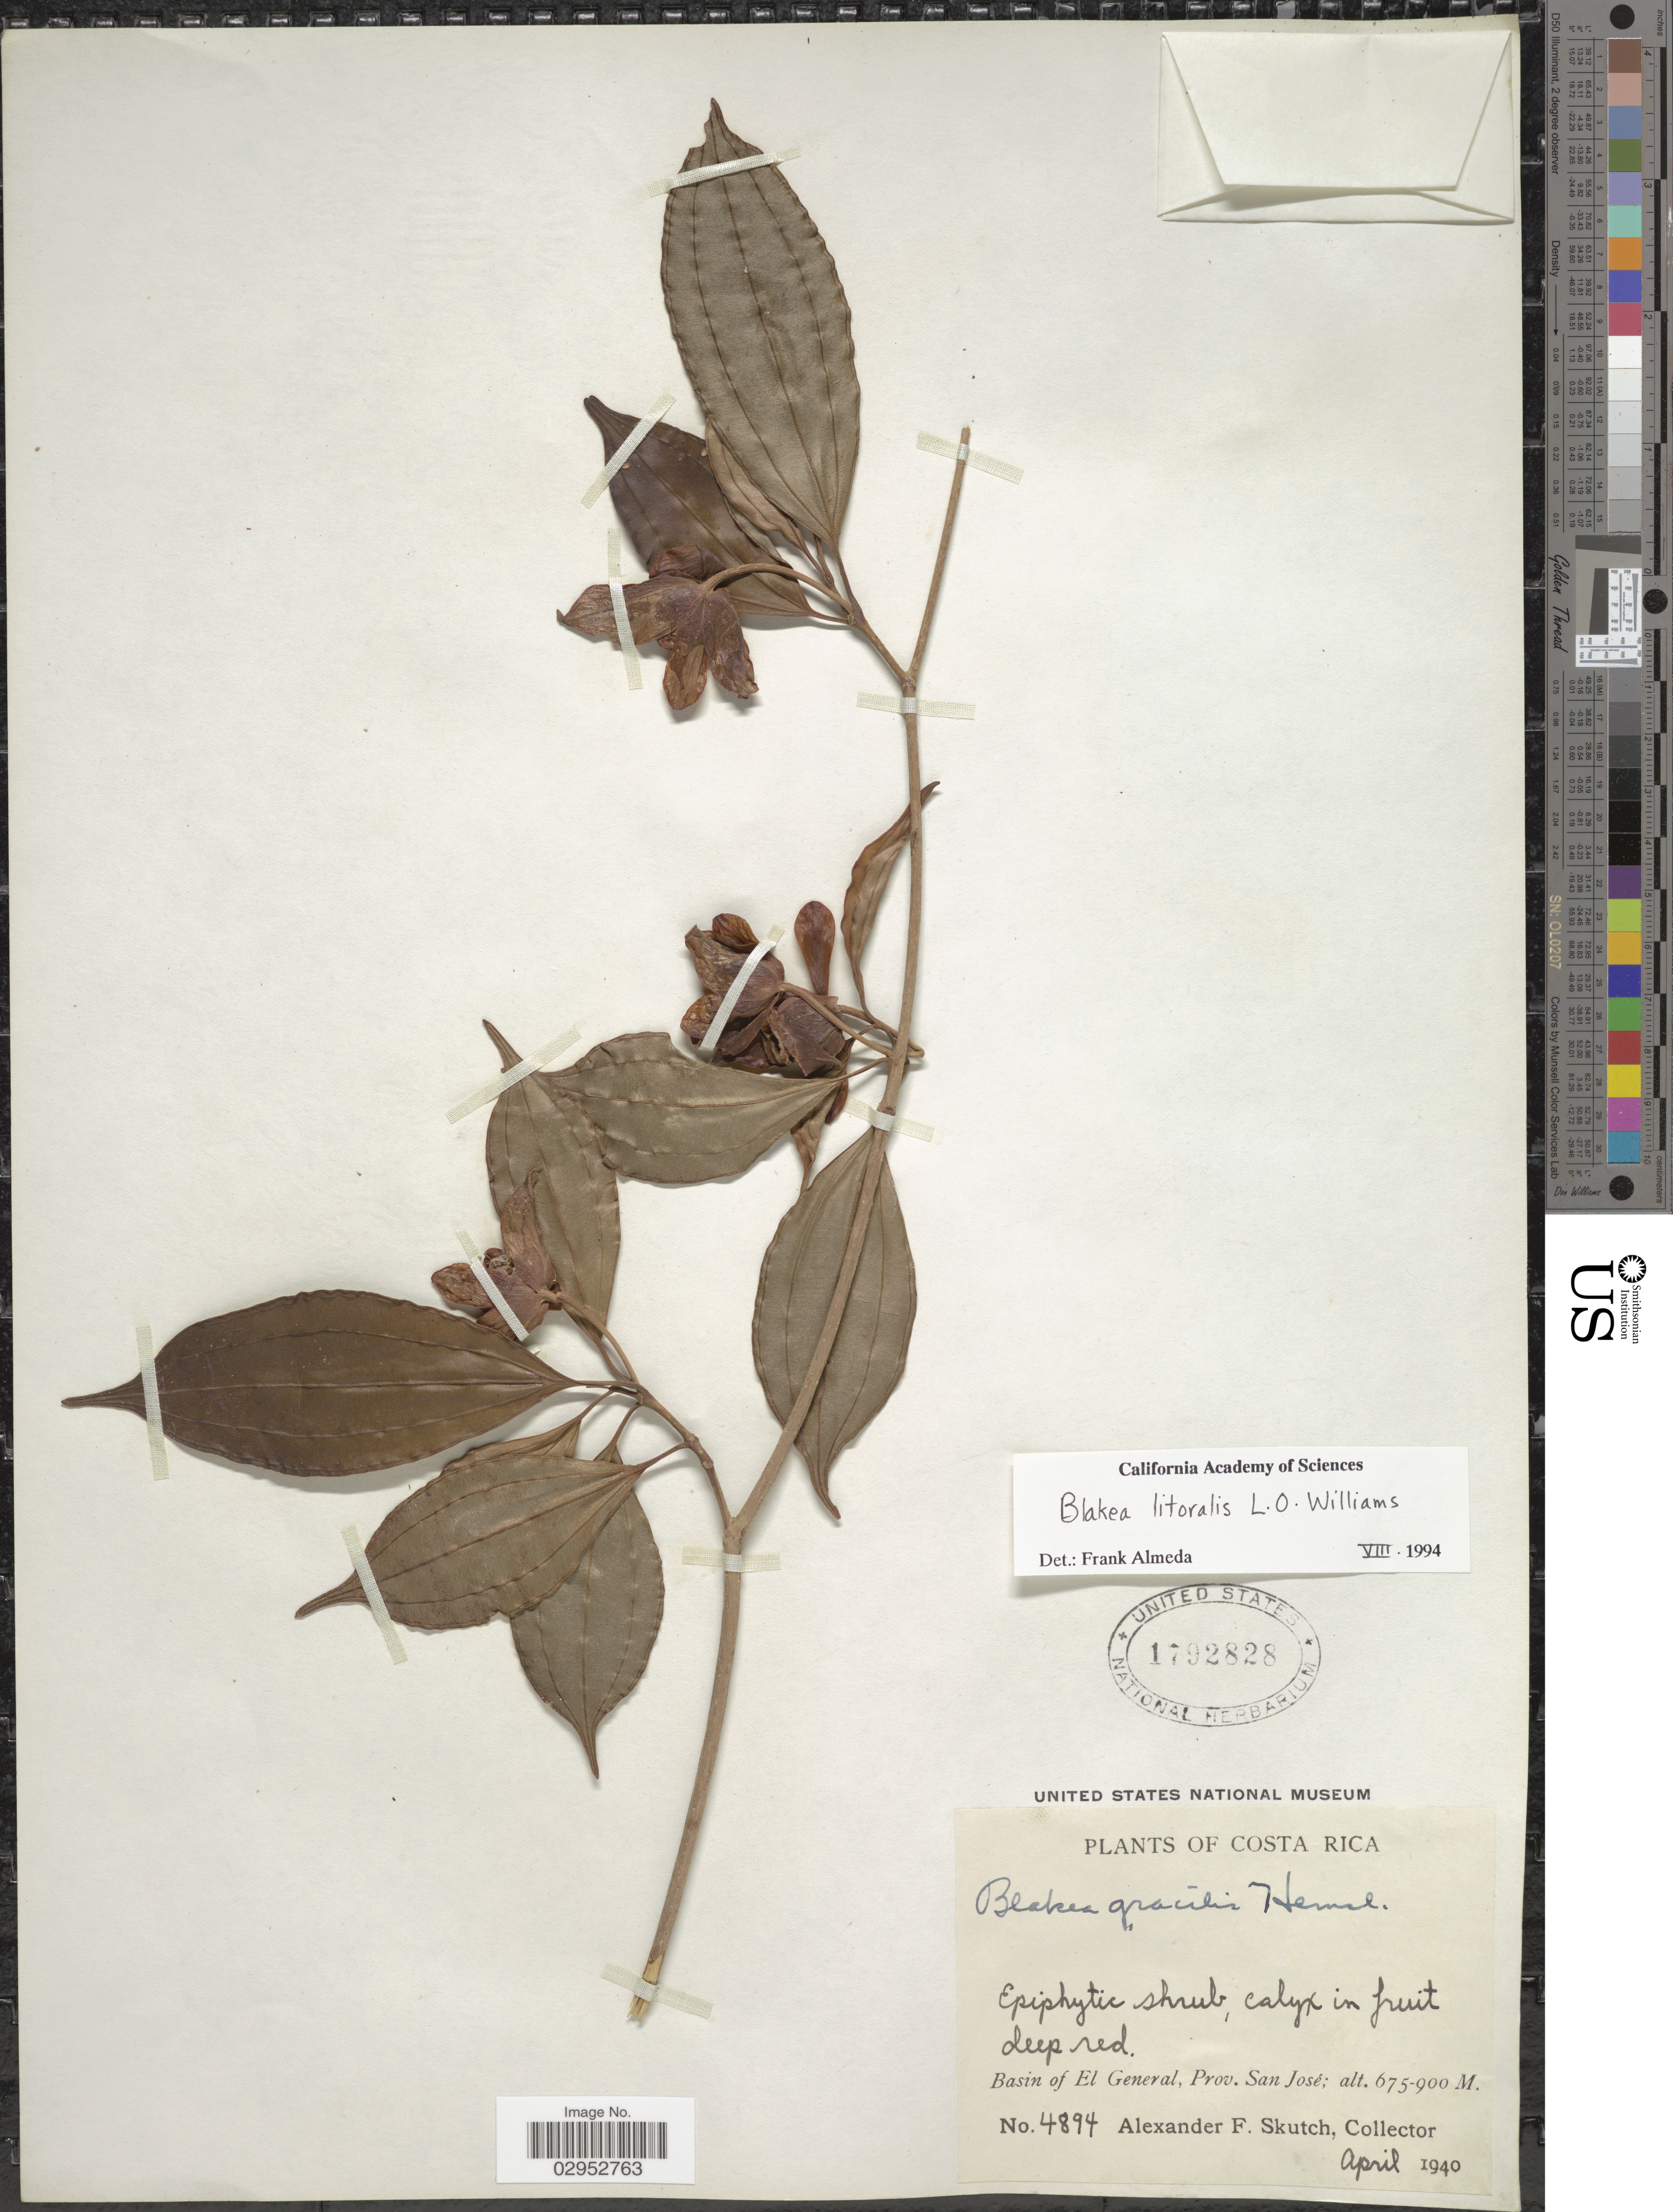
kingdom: Plantae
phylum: Tracheophyta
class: Magnoliopsida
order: Myrtales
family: Melastomataceae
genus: Blakea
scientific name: Blakea guatemalensis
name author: Donn. Sm.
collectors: A. F. Skutch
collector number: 4894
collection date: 1940-04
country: Costa Rica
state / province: San José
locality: Basin of El General, Prov. San José.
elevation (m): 675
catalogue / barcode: US 1792828